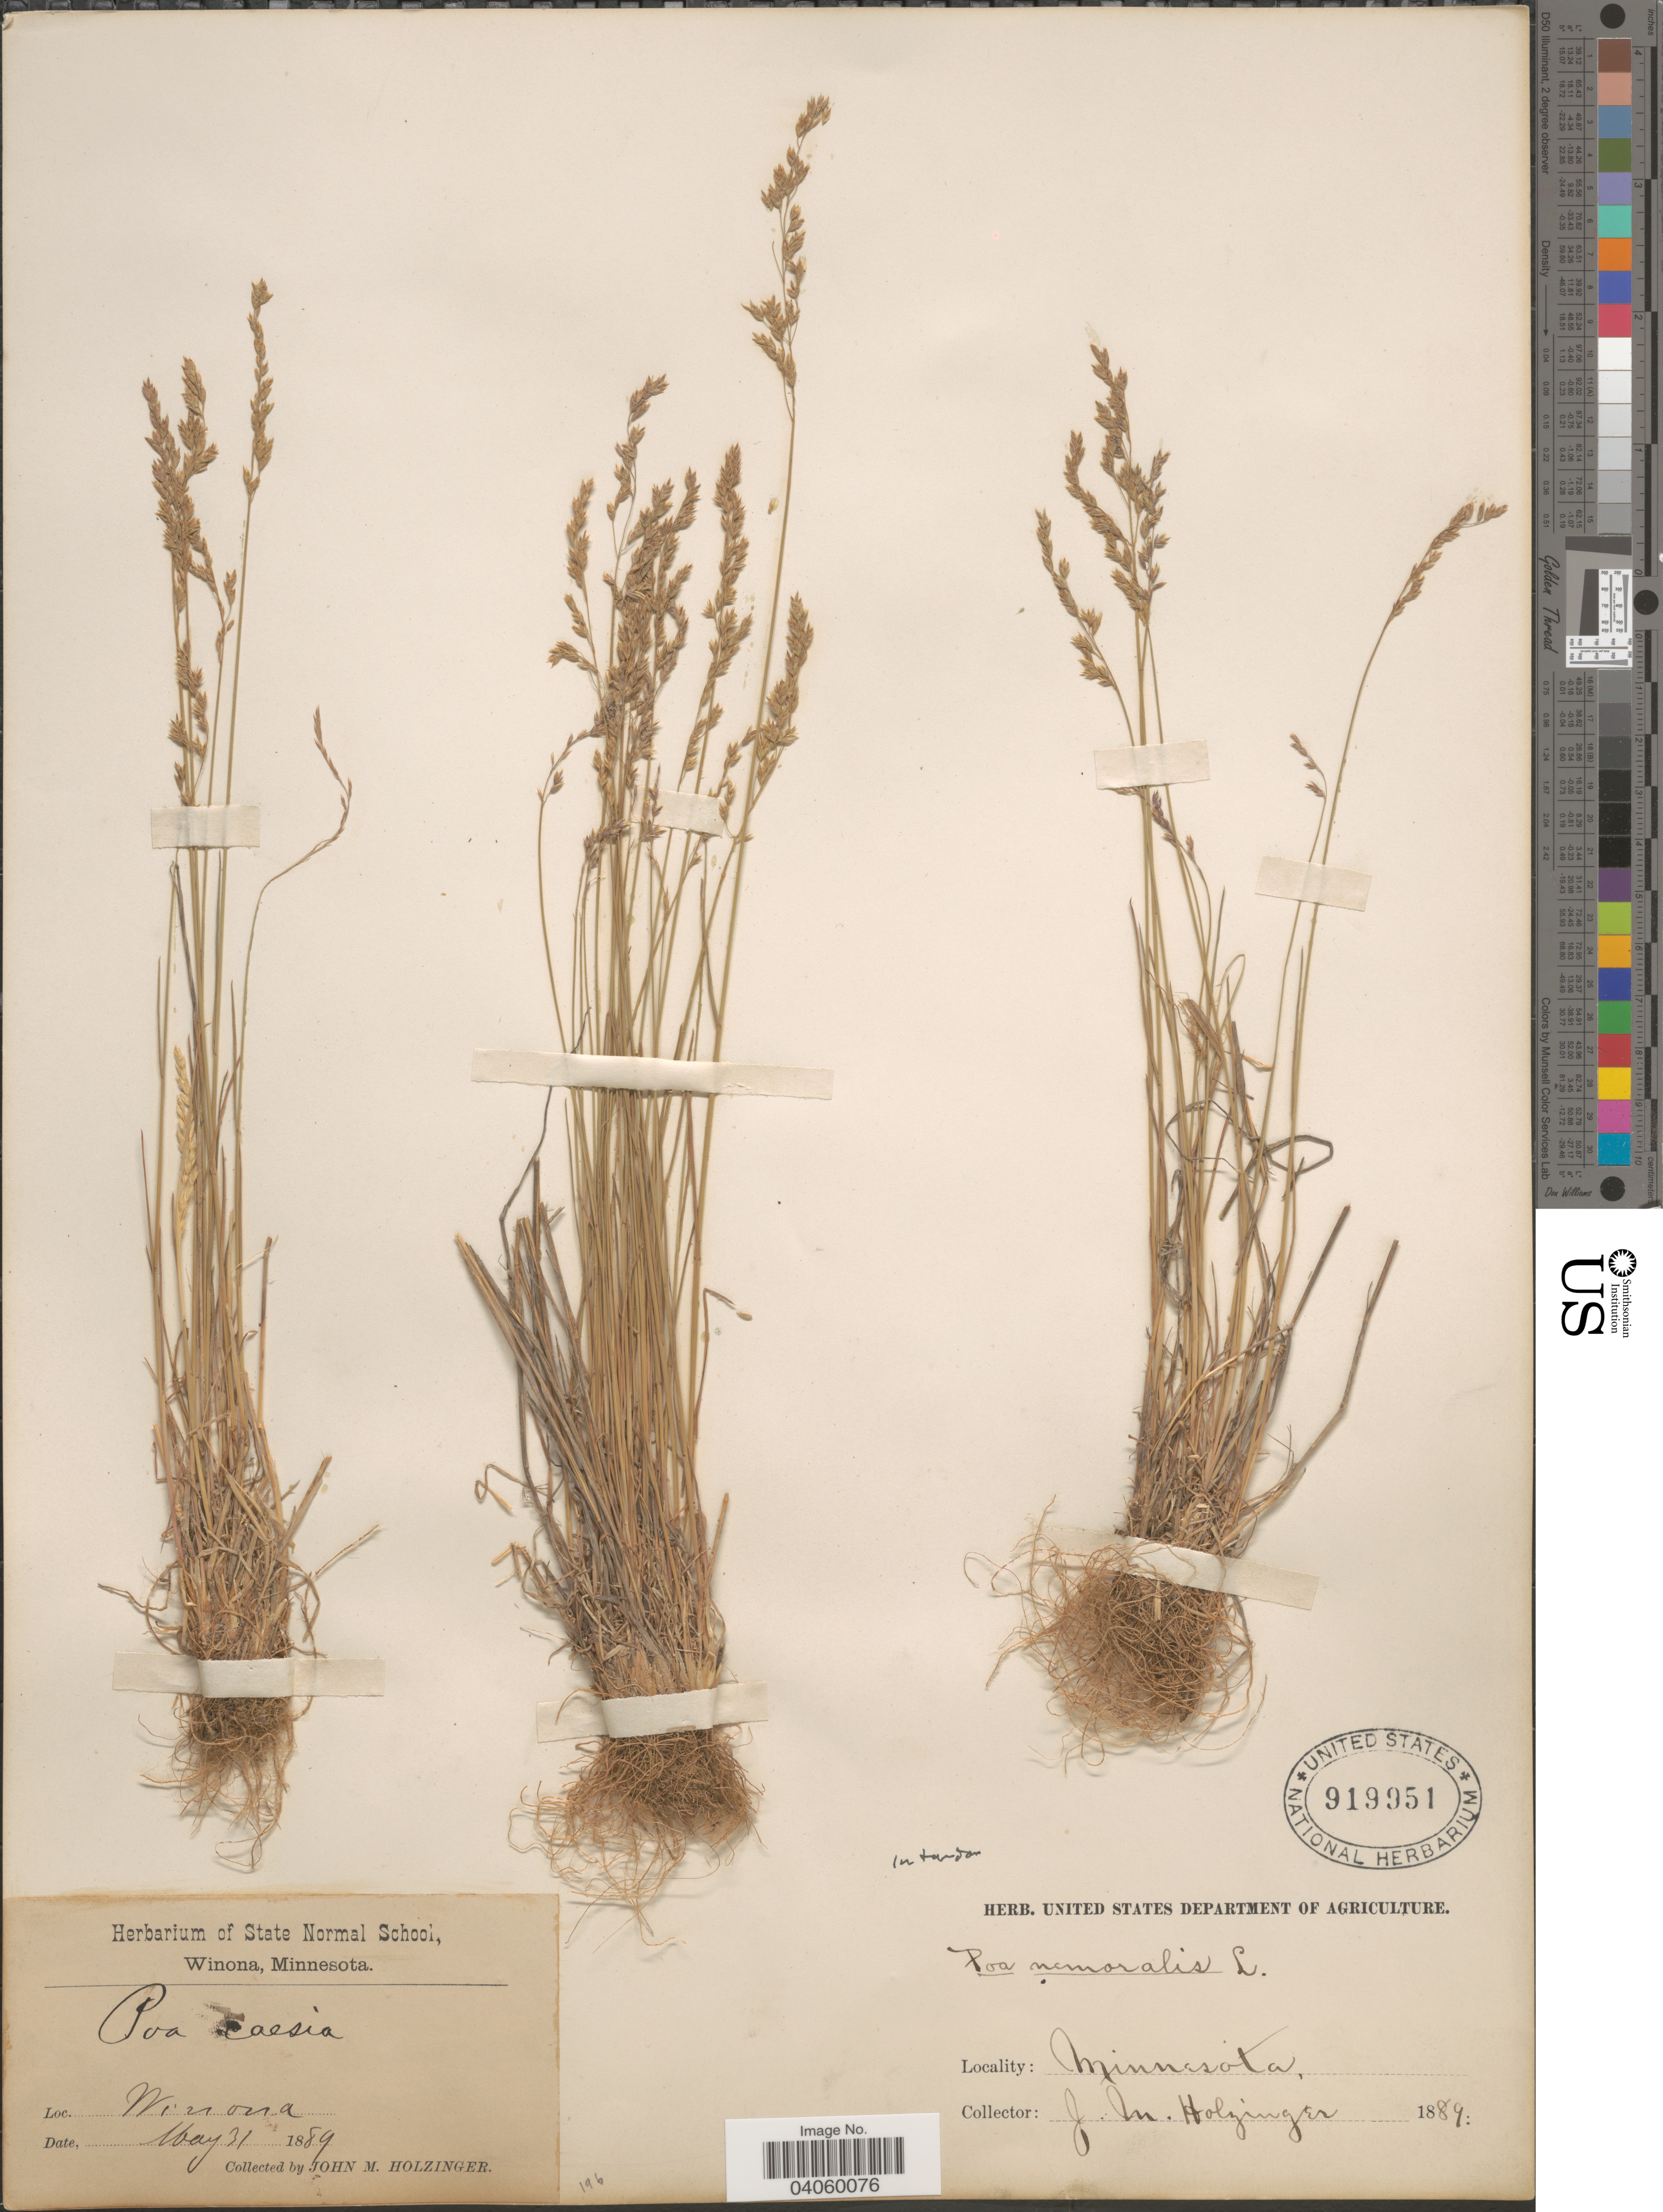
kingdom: Plantae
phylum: Tracheophyta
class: Liliopsida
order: Poales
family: Poaceae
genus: Poa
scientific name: Poa glauca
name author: Vahl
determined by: Soreng, Robert J., Research Associate (BOT), Smithsonian Institution - National Museum of Natural History (UNITED STATES)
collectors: J. M. Holzinger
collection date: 1889-05-31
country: United States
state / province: Minnesota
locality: Winona.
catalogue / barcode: US 919951